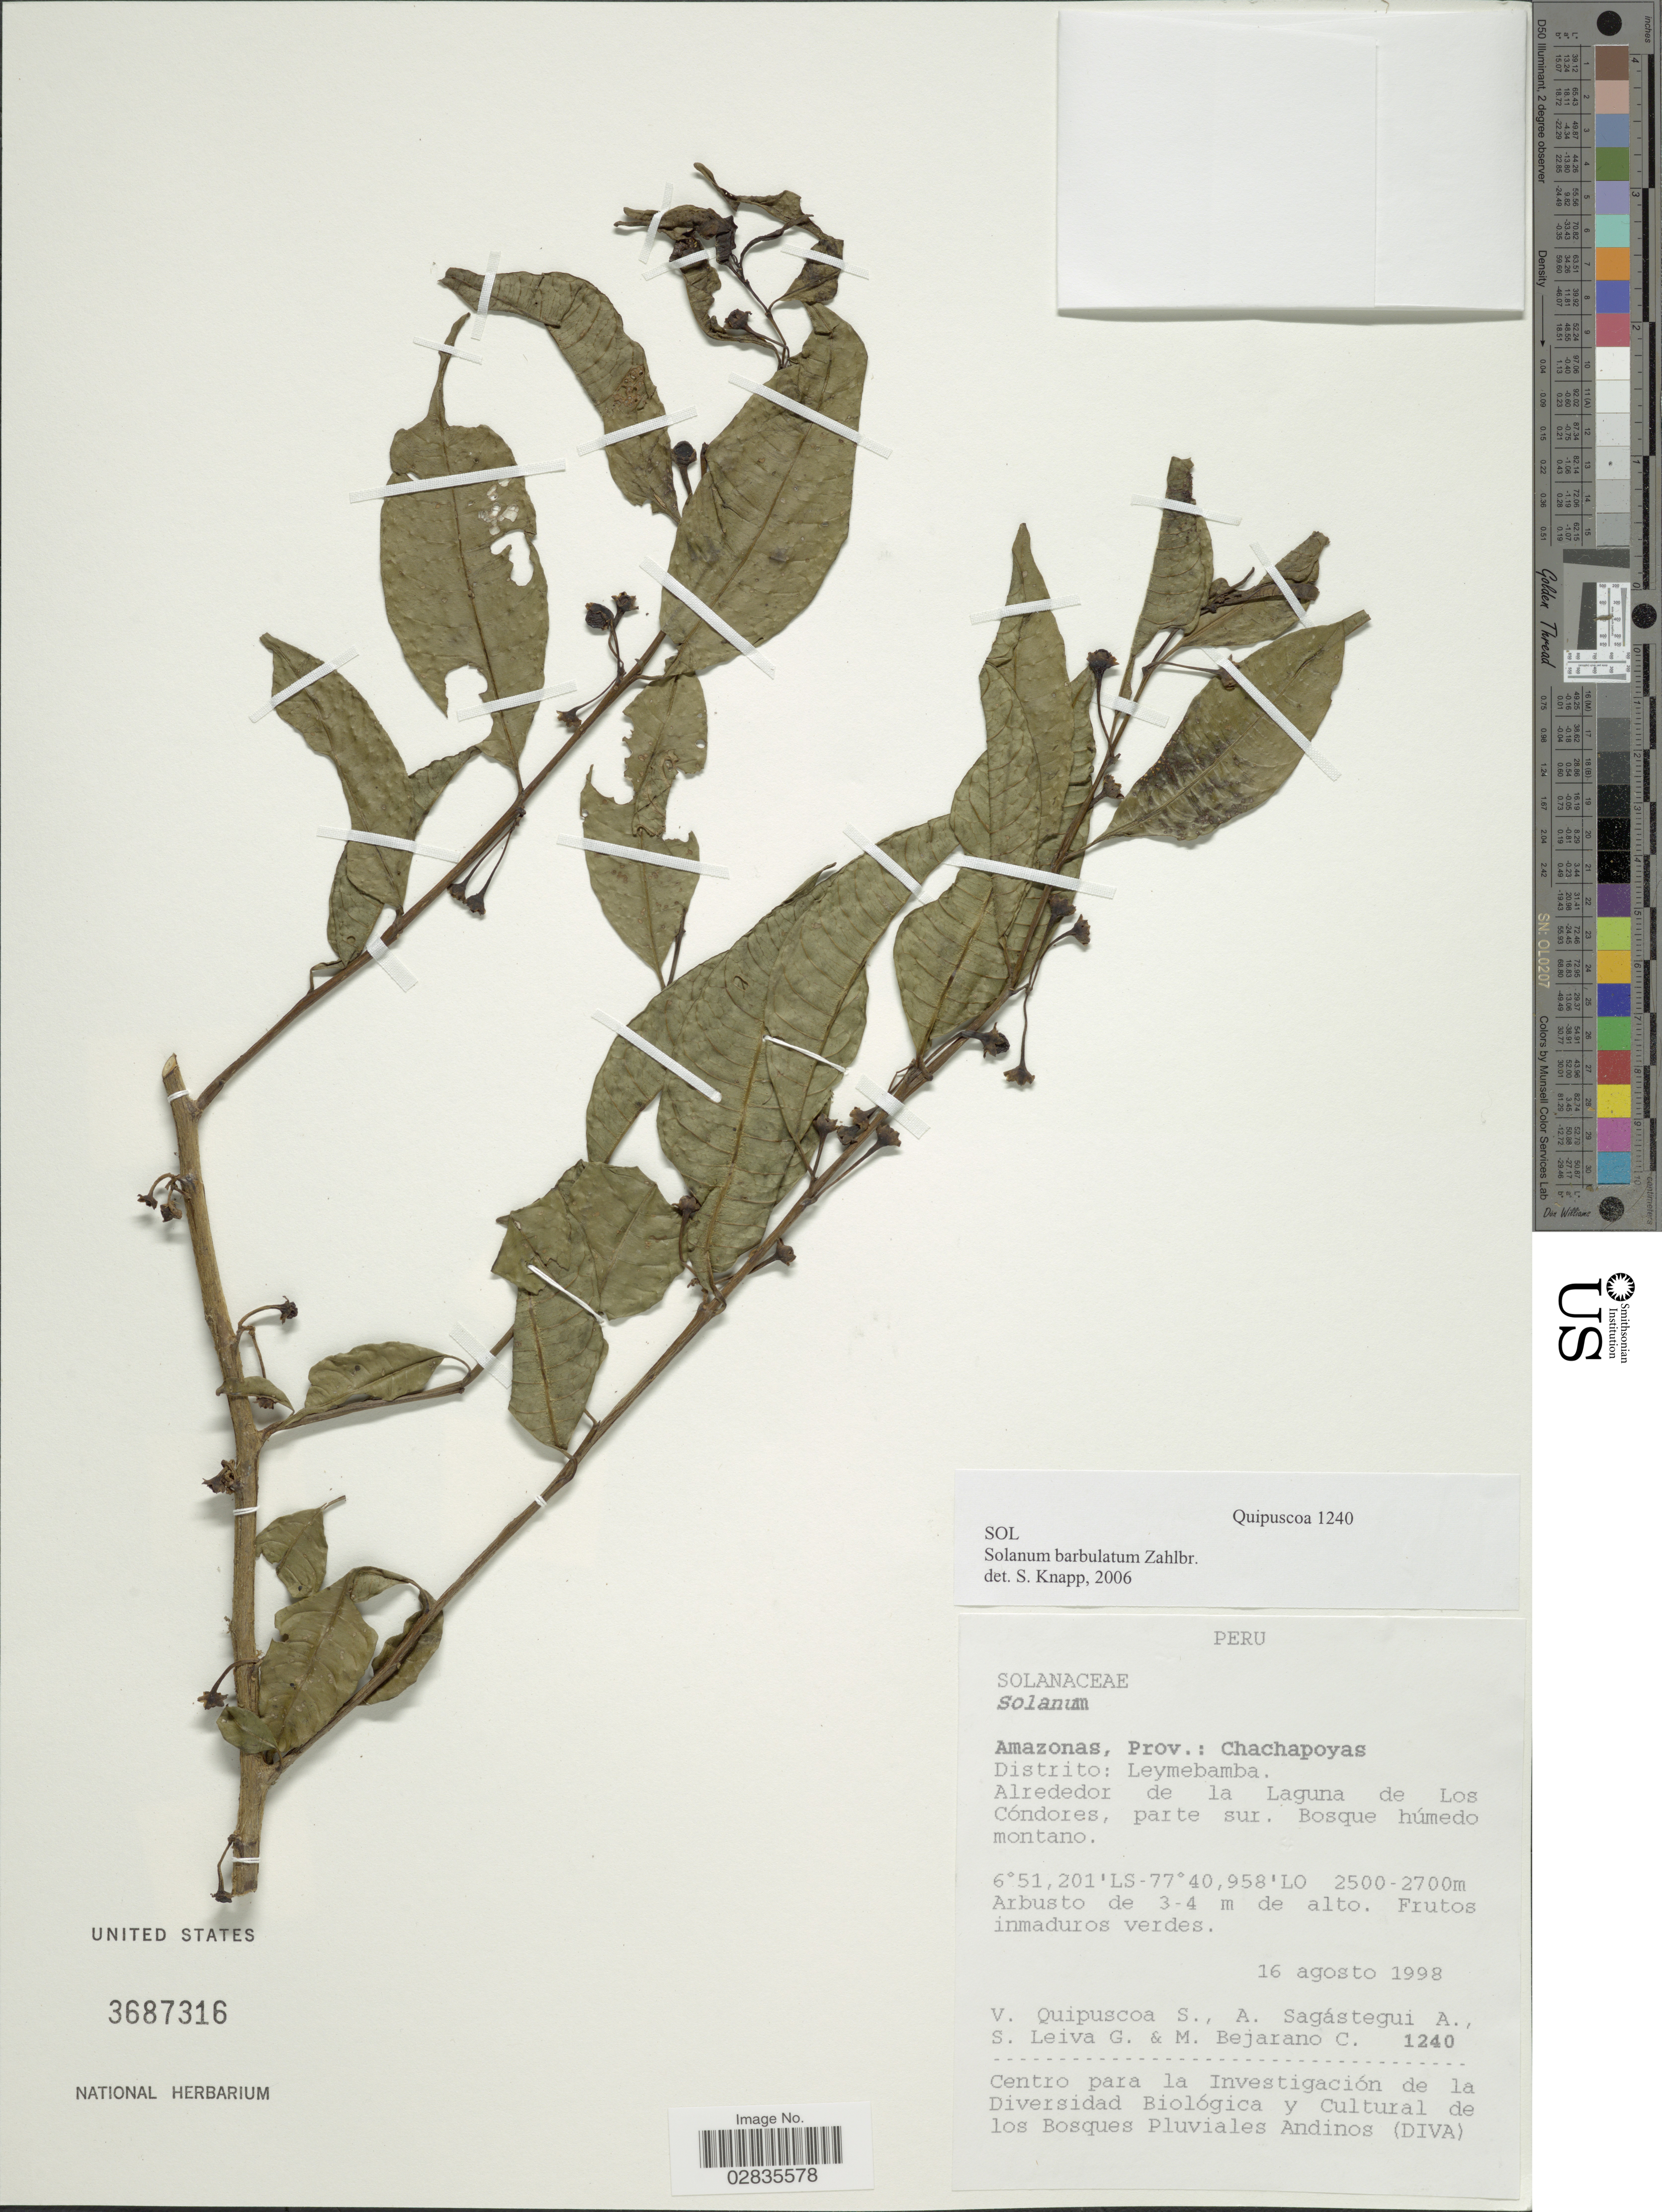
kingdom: Plantae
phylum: Tracheophyta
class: Magnoliopsida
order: Solanales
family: Solanaceae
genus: Solanum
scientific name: Solanum barbulatum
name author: Zahlbr.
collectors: V. Quipuscoa S., A. Sagástegui A., S. Leiva G. & M. Bejarano C.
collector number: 1240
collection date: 1998-08-16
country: Peru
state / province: Amazonas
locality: Prov: Chachapoyas, Distrito: Leymebamba, Alrededor de la Laguna de Los Cóndores, parte sur.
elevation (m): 2500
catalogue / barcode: US 3687316